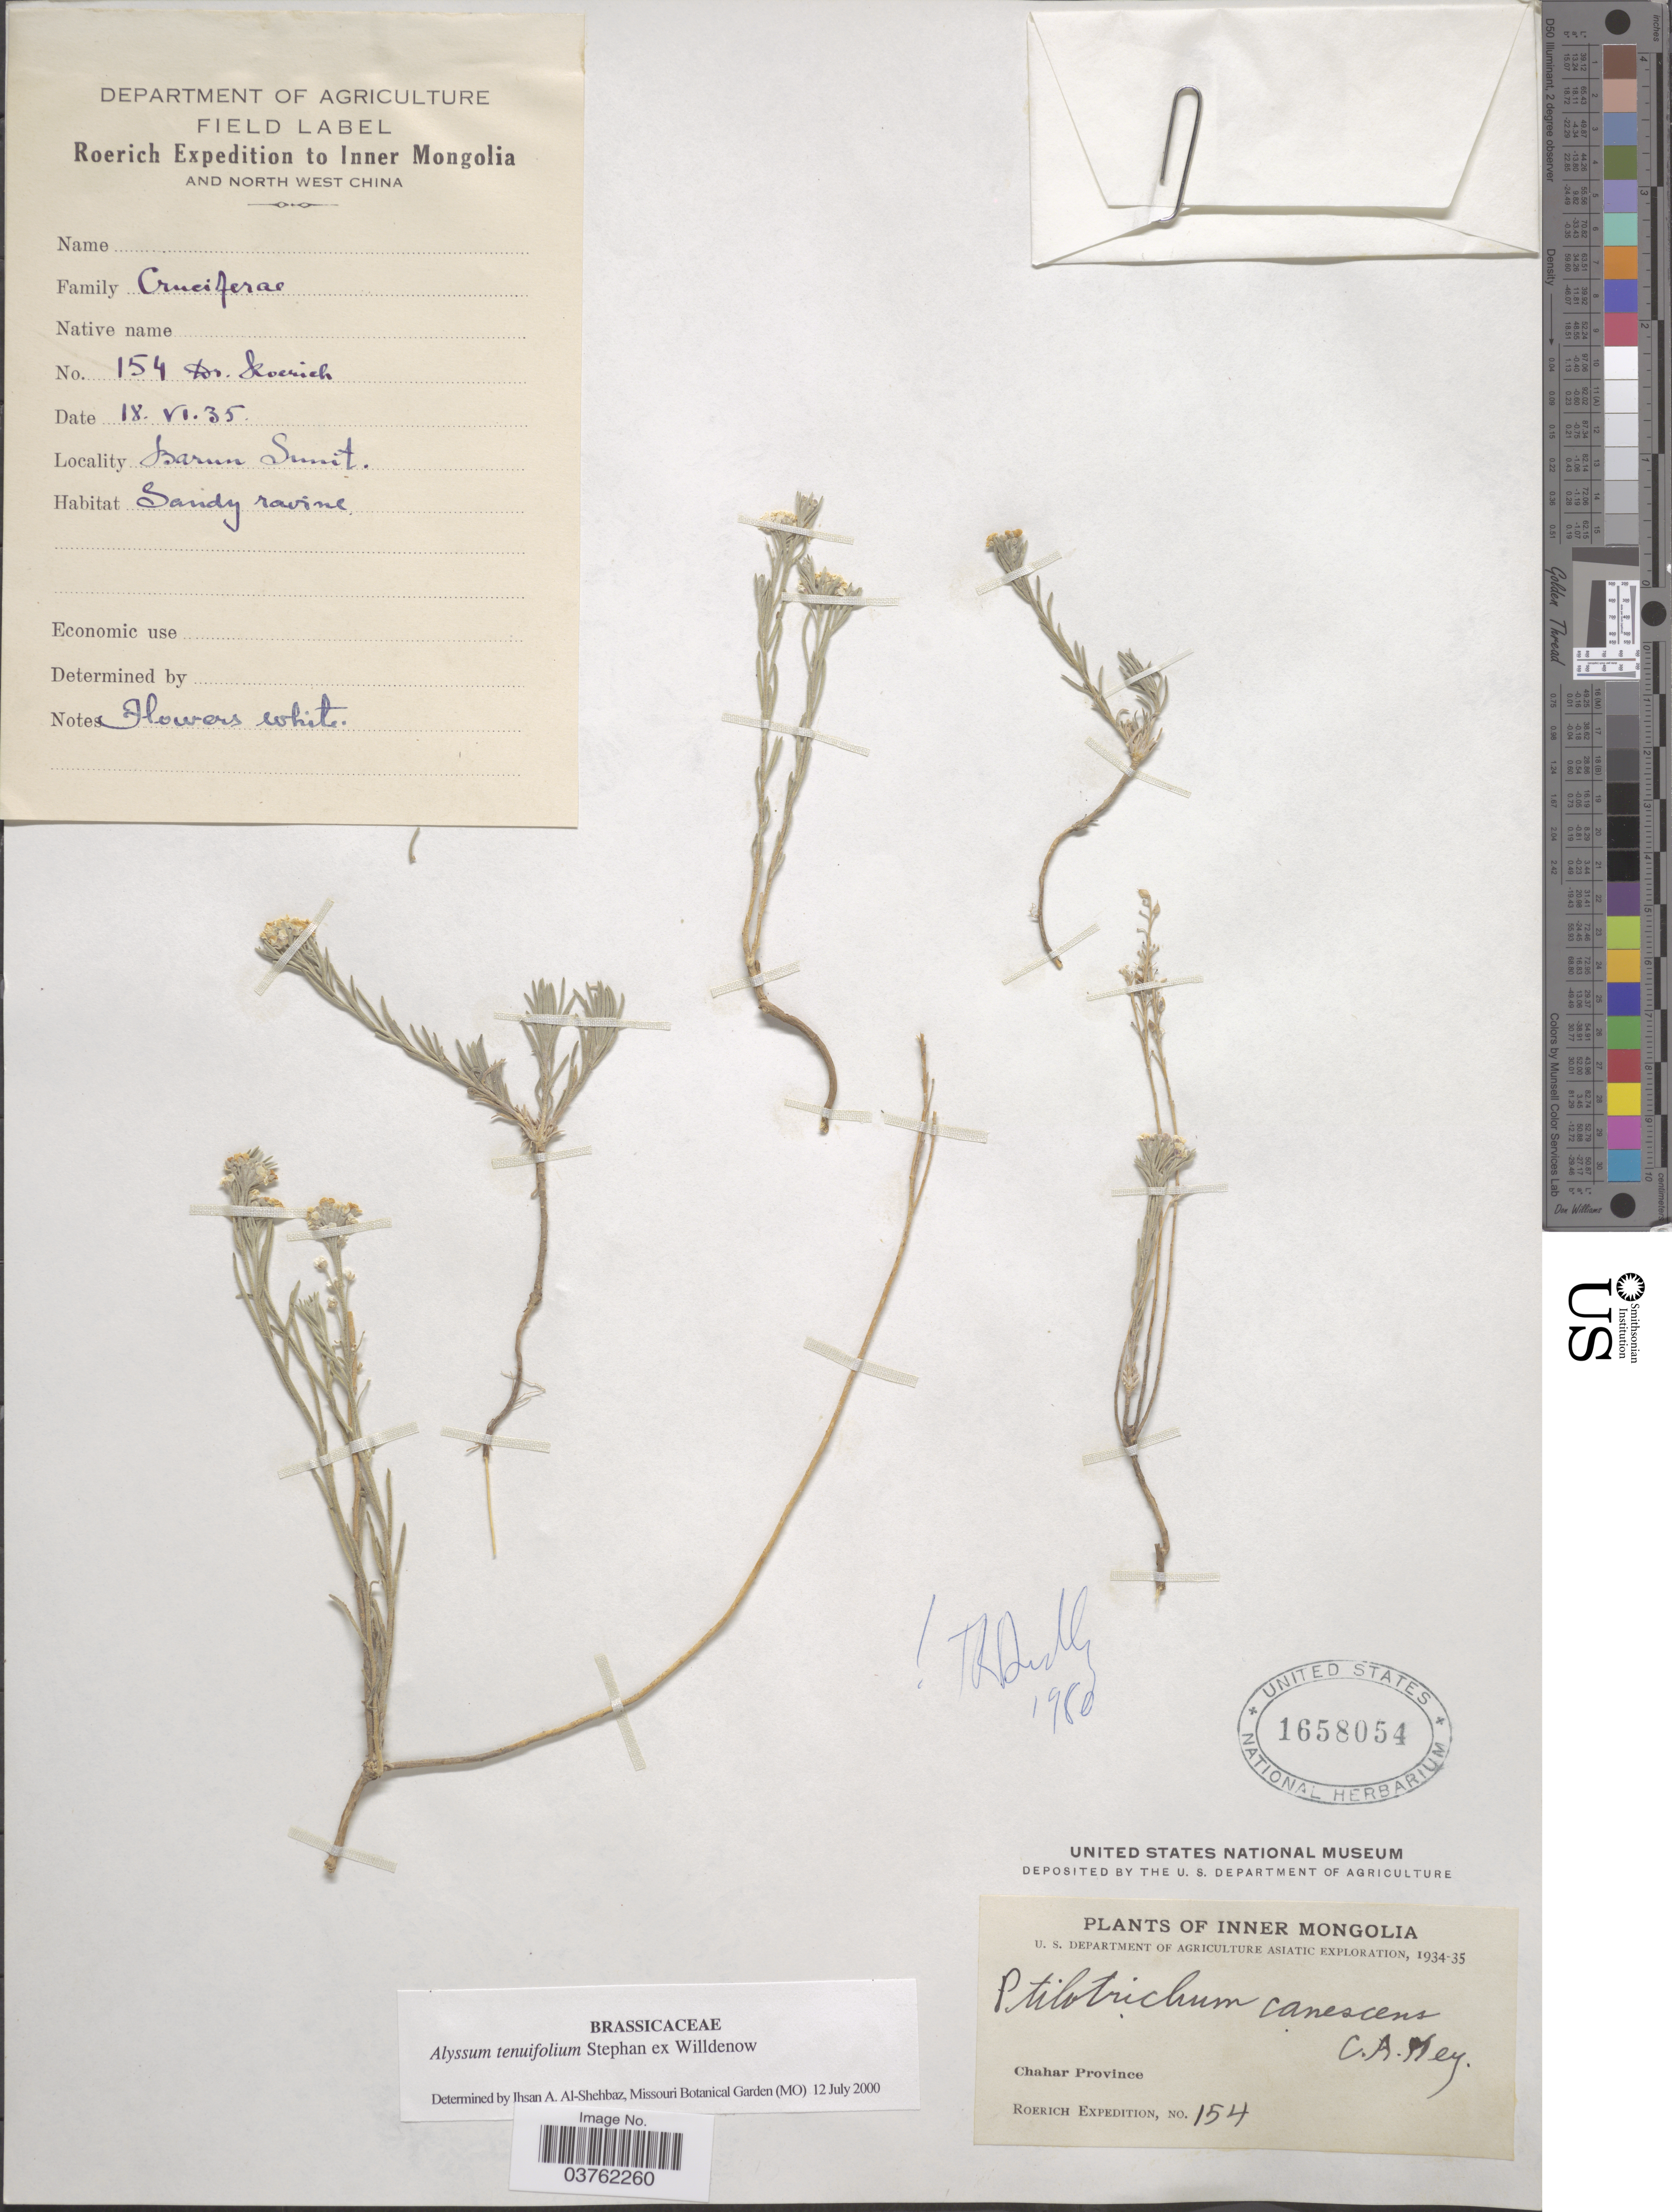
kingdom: Plantae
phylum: Tracheophyta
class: Magnoliopsida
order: Brassicales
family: Brassicaceae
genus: Alyssum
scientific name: Alyssum tenuifolium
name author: Stephan & Willd.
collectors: Roerich Expedition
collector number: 154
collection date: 1935-06-18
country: China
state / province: Nei Monggol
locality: Inner Mongolia and North West China. Barun Sunit. Chahar Province.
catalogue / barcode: US 1658054